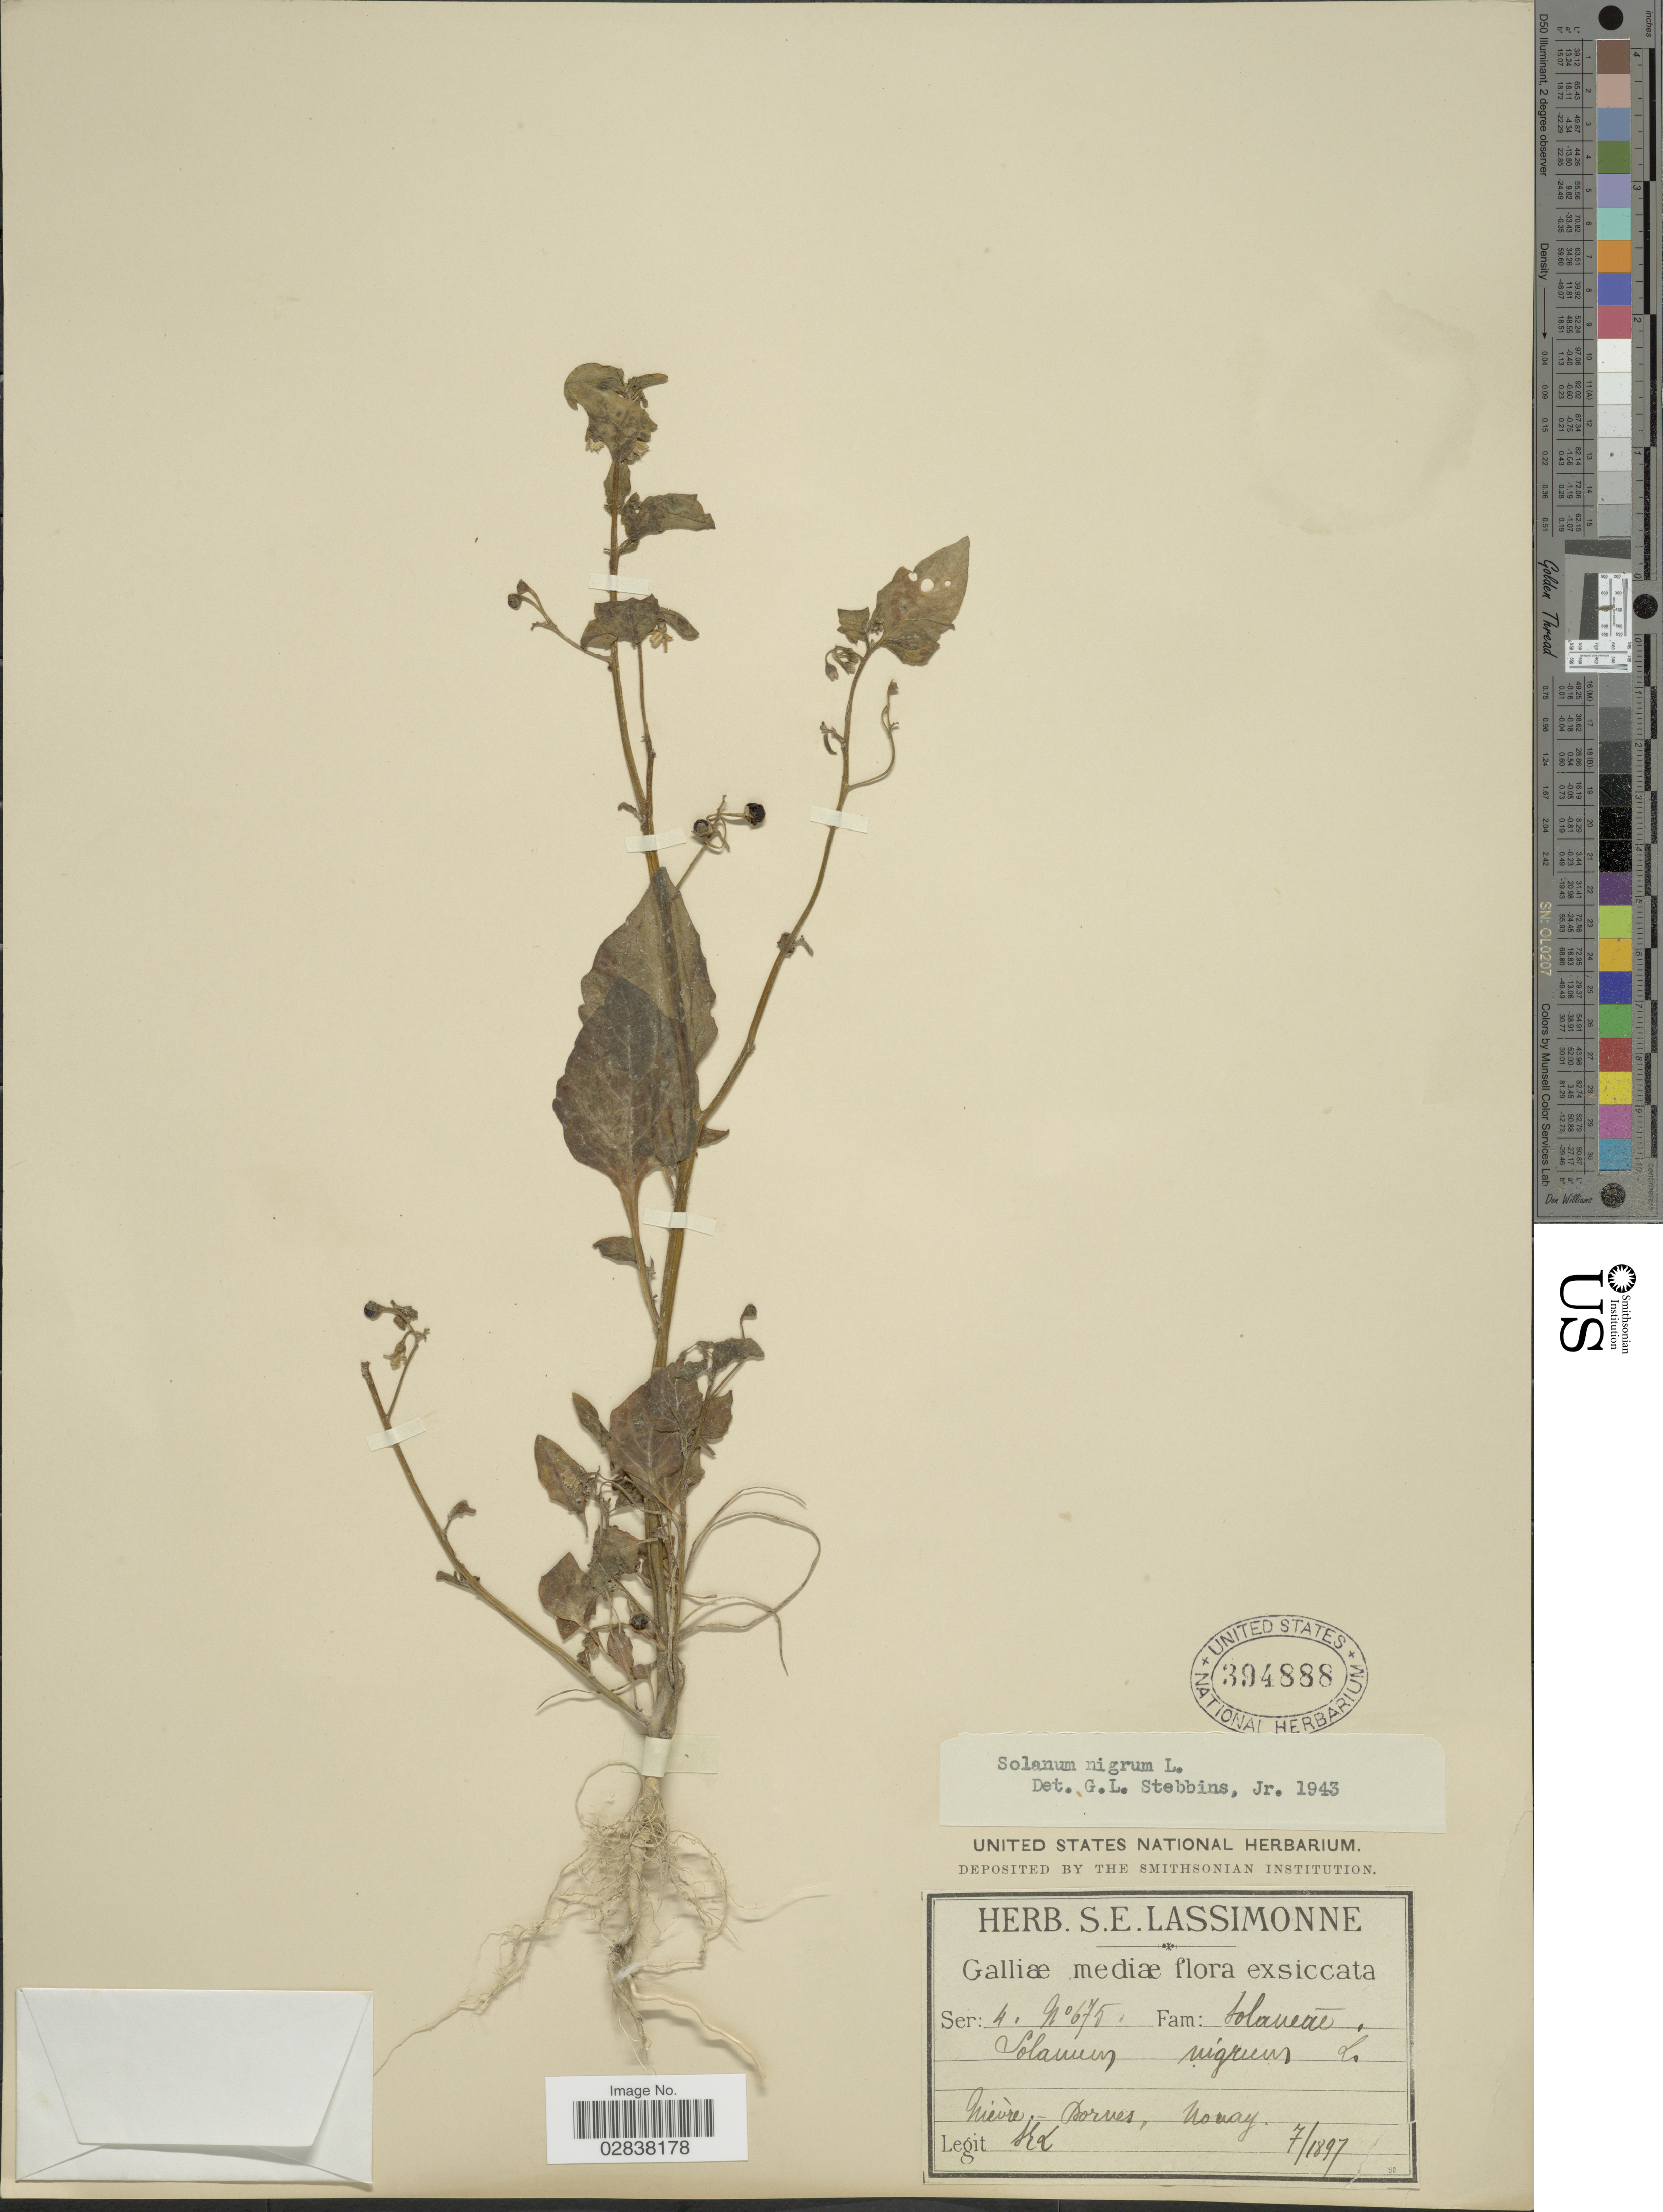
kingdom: Plantae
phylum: Tracheophyta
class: Magnoliopsida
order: Solanales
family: Solanaceae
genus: Solanum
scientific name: Solanum nigrum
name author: L.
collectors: S. Lassimonne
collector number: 675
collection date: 1897-07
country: Norway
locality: Nievré-Dornes.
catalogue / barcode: US 394888